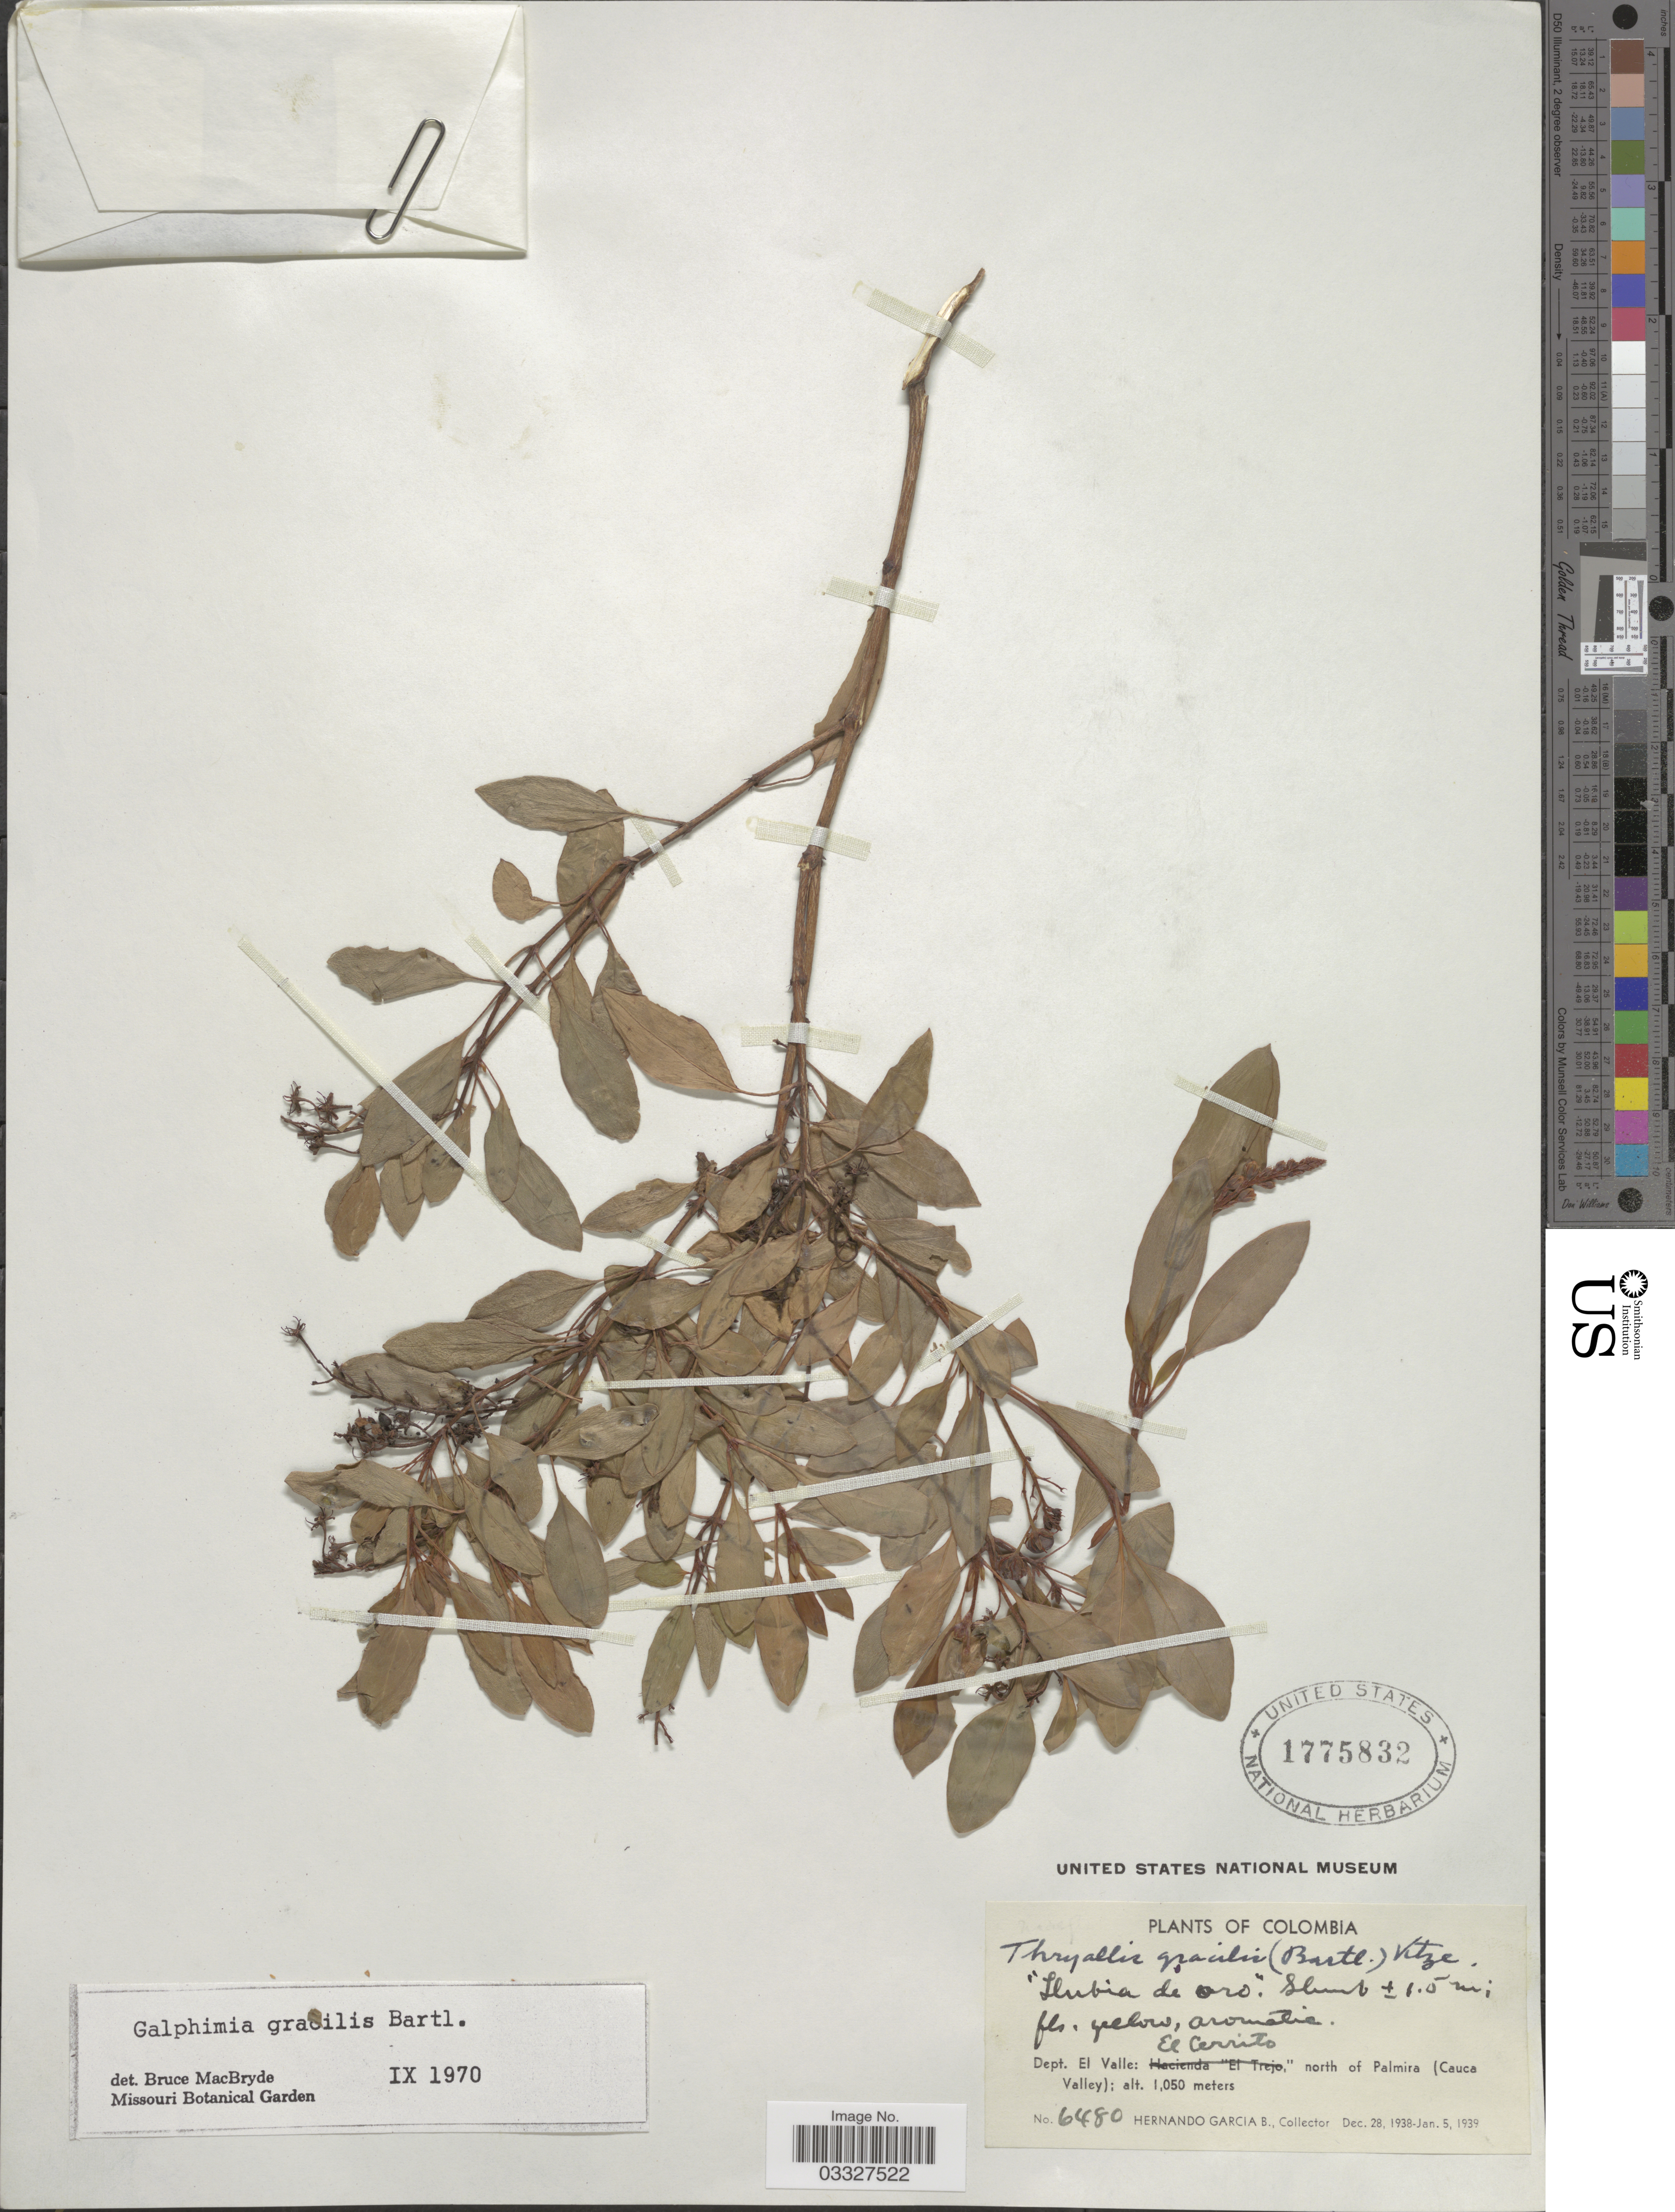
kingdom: Plantae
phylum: Tracheophyta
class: Magnoliopsida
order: Malpighiales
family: Malpighiaceae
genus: Galphimia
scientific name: Galphimia gracilis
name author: Bartl.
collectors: H. García Barriga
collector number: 6480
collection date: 1938-12-28/1939-01-05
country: Colombia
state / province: Valle del Cauca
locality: Dept. El Valle: El Cerrito north of Palmira (Cauca Valley).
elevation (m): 1050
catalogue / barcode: US 1775832